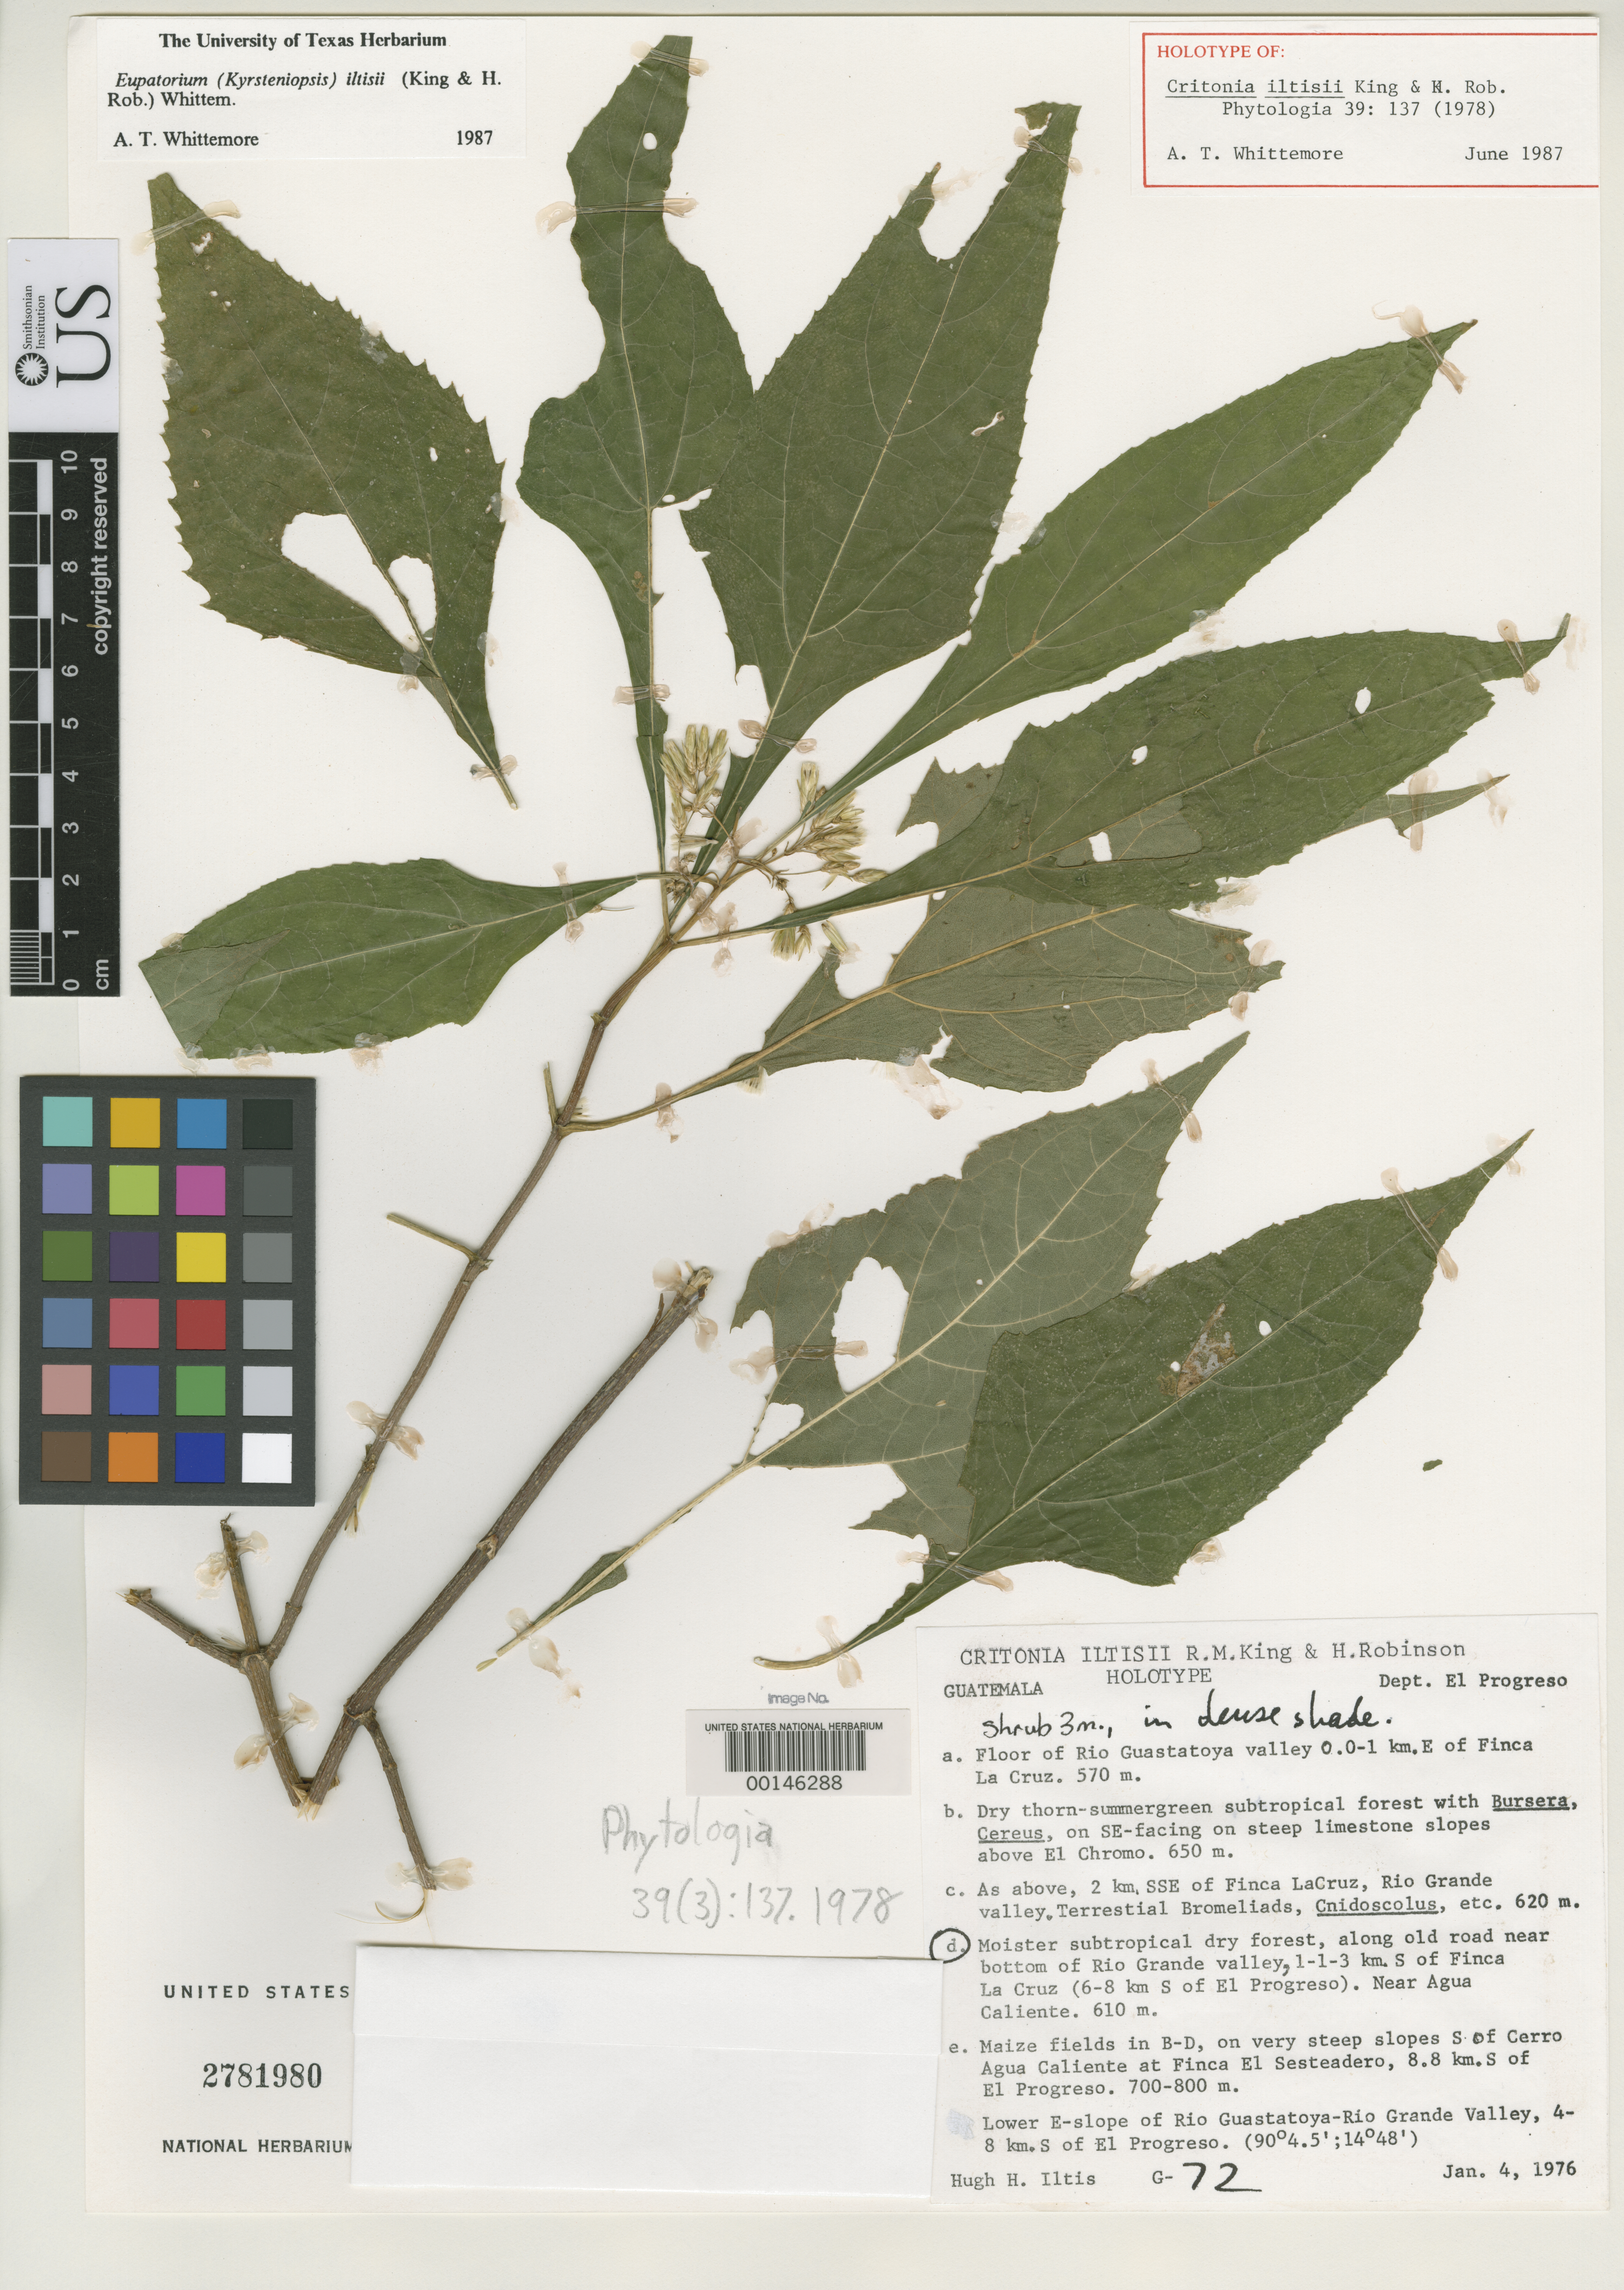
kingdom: Plantae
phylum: Tracheophyta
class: Magnoliopsida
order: Asterales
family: Asteraceae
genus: Critonia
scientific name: Critonia iltisii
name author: R.M. King & H. Rob.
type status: Holotype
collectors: H. H. Iltis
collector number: G-72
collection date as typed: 04 Jan 1976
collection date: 1976-01-04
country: Guatemala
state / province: El Progreso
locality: South of El Progreso, near Agua Caliente.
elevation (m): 610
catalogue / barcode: US 2781980